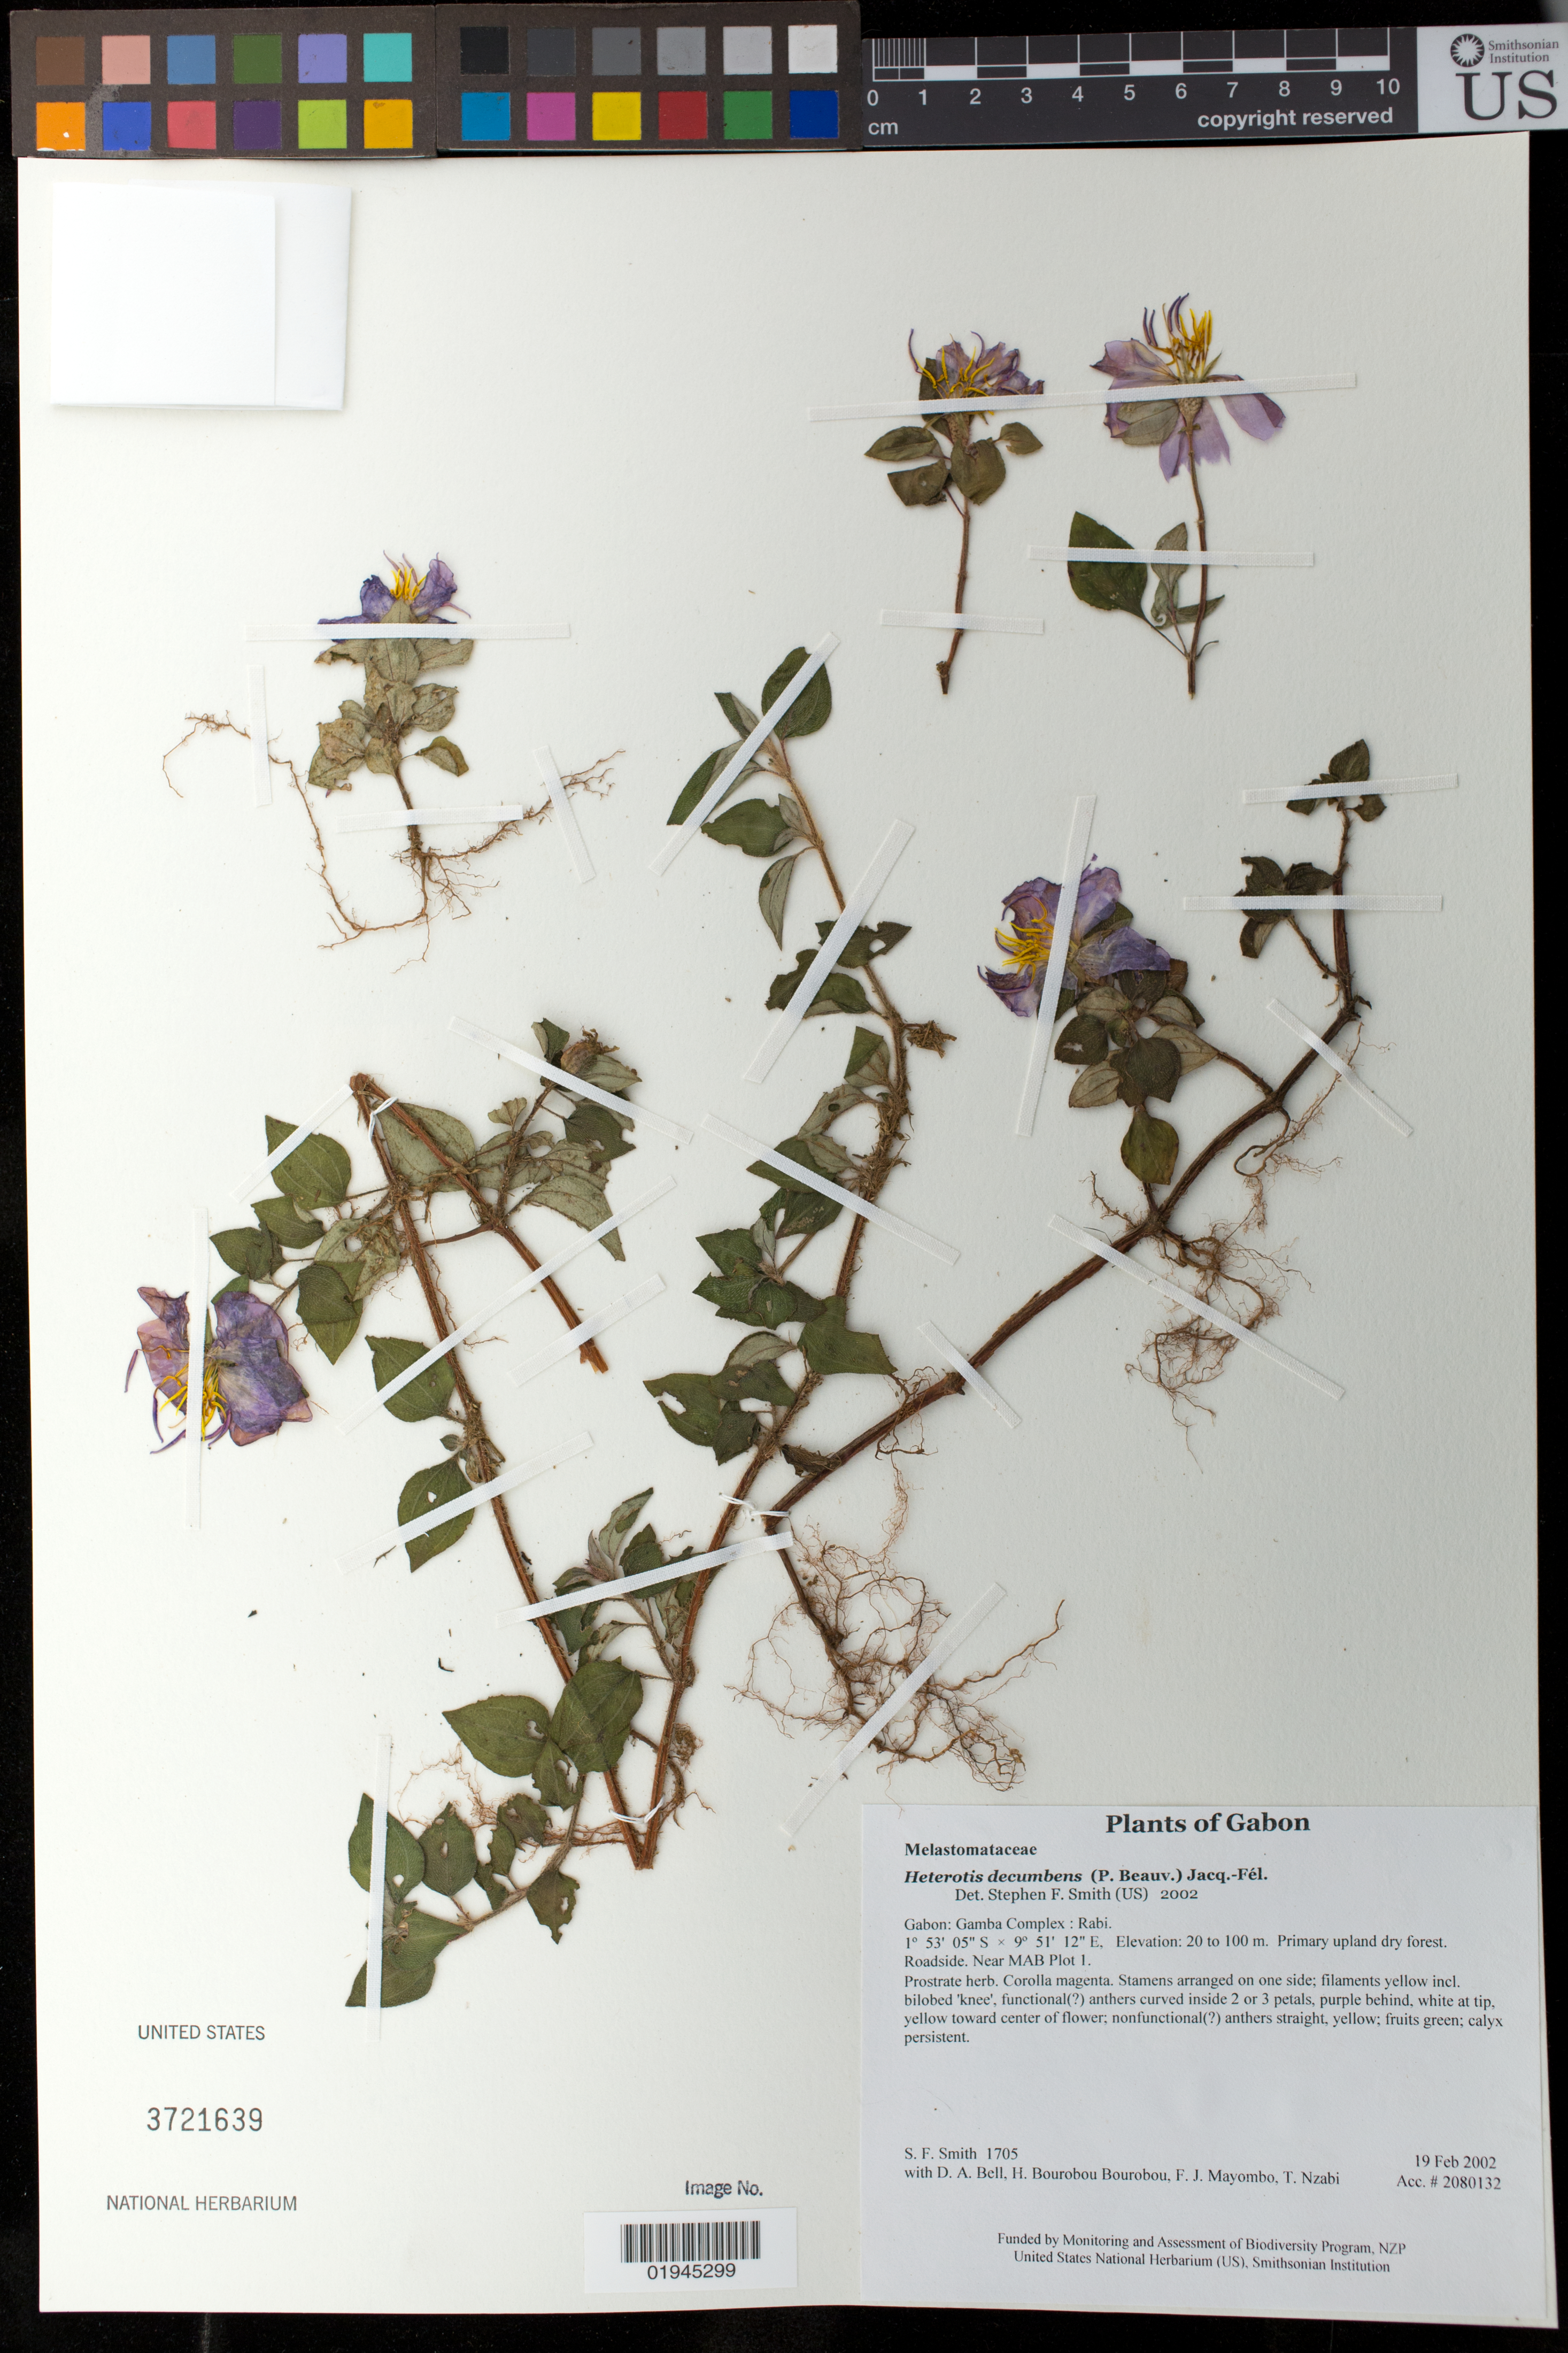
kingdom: Plantae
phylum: Tracheophyta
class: Magnoliopsida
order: Myrtales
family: Melastomataceae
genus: Heterotis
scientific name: Heterotis decumbens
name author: (P. Beauv.) Jacq.-Fél.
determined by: Smith, Stephen F., (US), NMNH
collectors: S.F. Smith, D. A. Bell, H. Bourobou Bourobou & F. J. Mayombo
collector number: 1705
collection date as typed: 19 Feb 2002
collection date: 2002-02-19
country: Gabon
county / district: Gamba Complex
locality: Rabi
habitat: Primary upland dry forest. Roadside. Near MAB Plot 1.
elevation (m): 20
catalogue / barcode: US 3721639